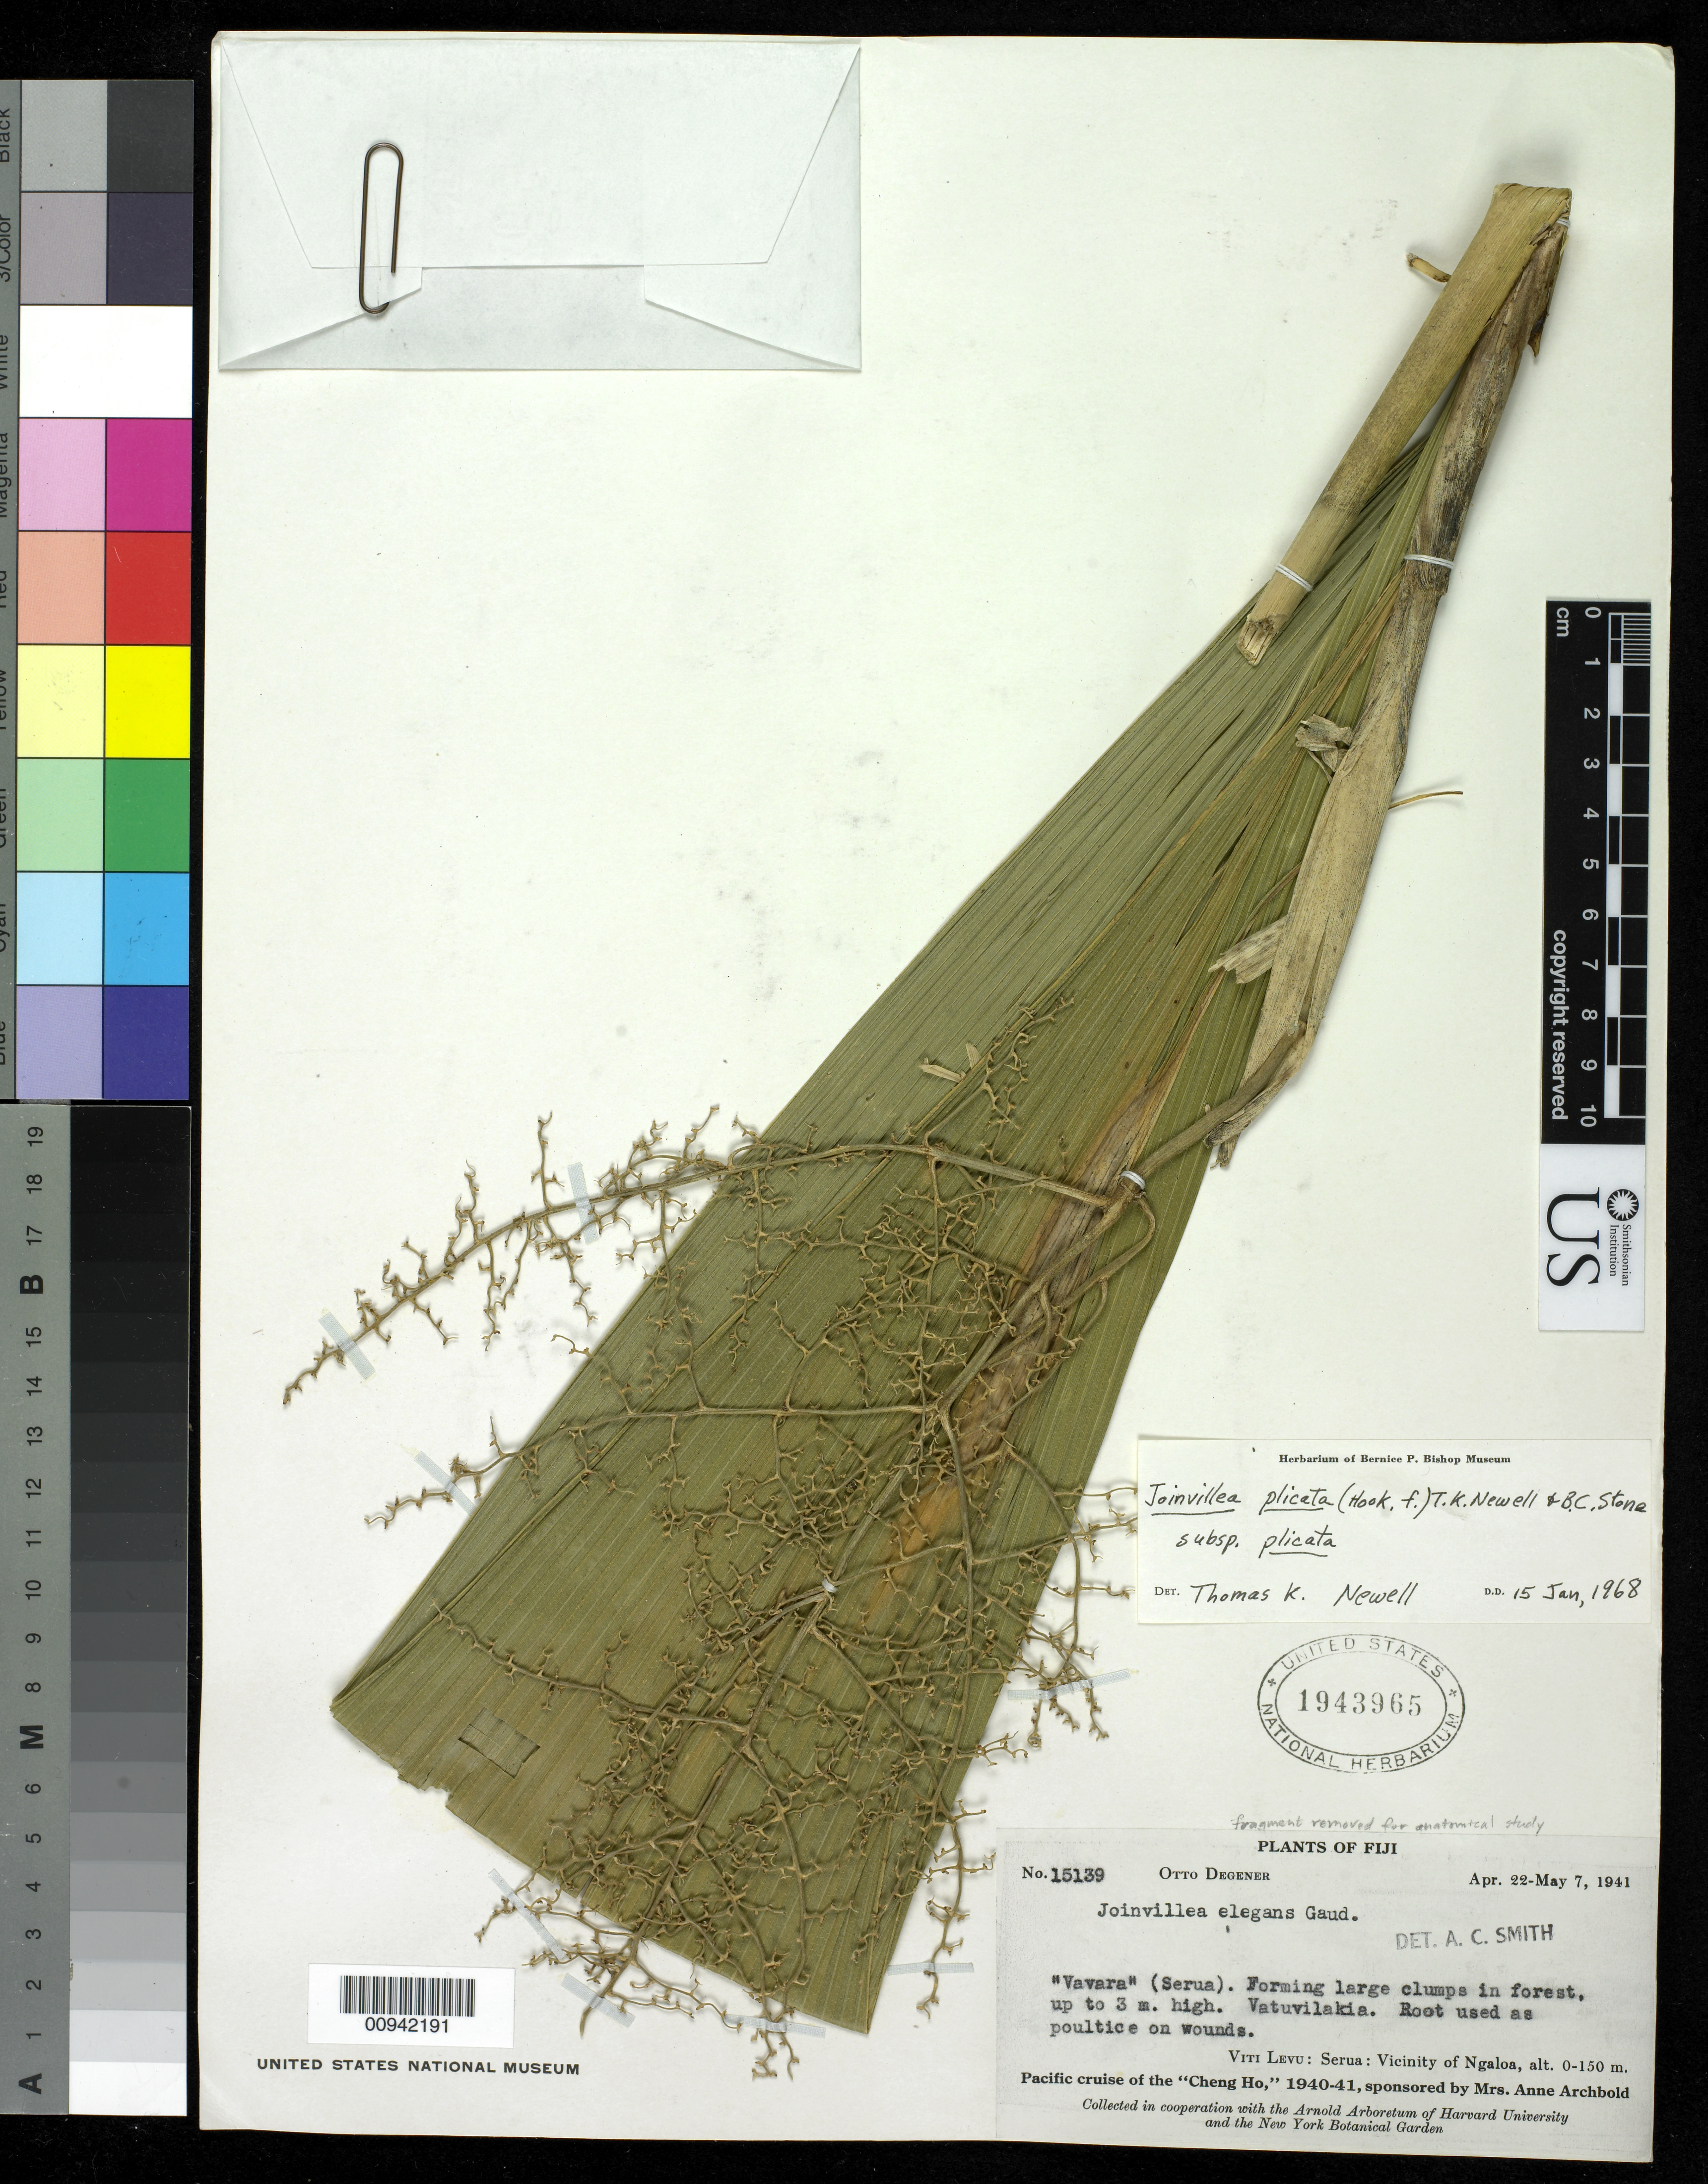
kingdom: Plantae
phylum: Tracheophyta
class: Liliopsida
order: Poales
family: Joinvilleaceae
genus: Joinvillea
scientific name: Joinvillea plicata subsp. plicata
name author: (Hook. f.) Newell & B.C. Stone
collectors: O. Degener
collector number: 15139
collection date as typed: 22 Apr 1941 to 07 May 1941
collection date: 1941-04-22/1941-05-07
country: Fiji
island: Viti Levu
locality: Serua: vicinity of Ngaloa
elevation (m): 0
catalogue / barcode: US 1943965